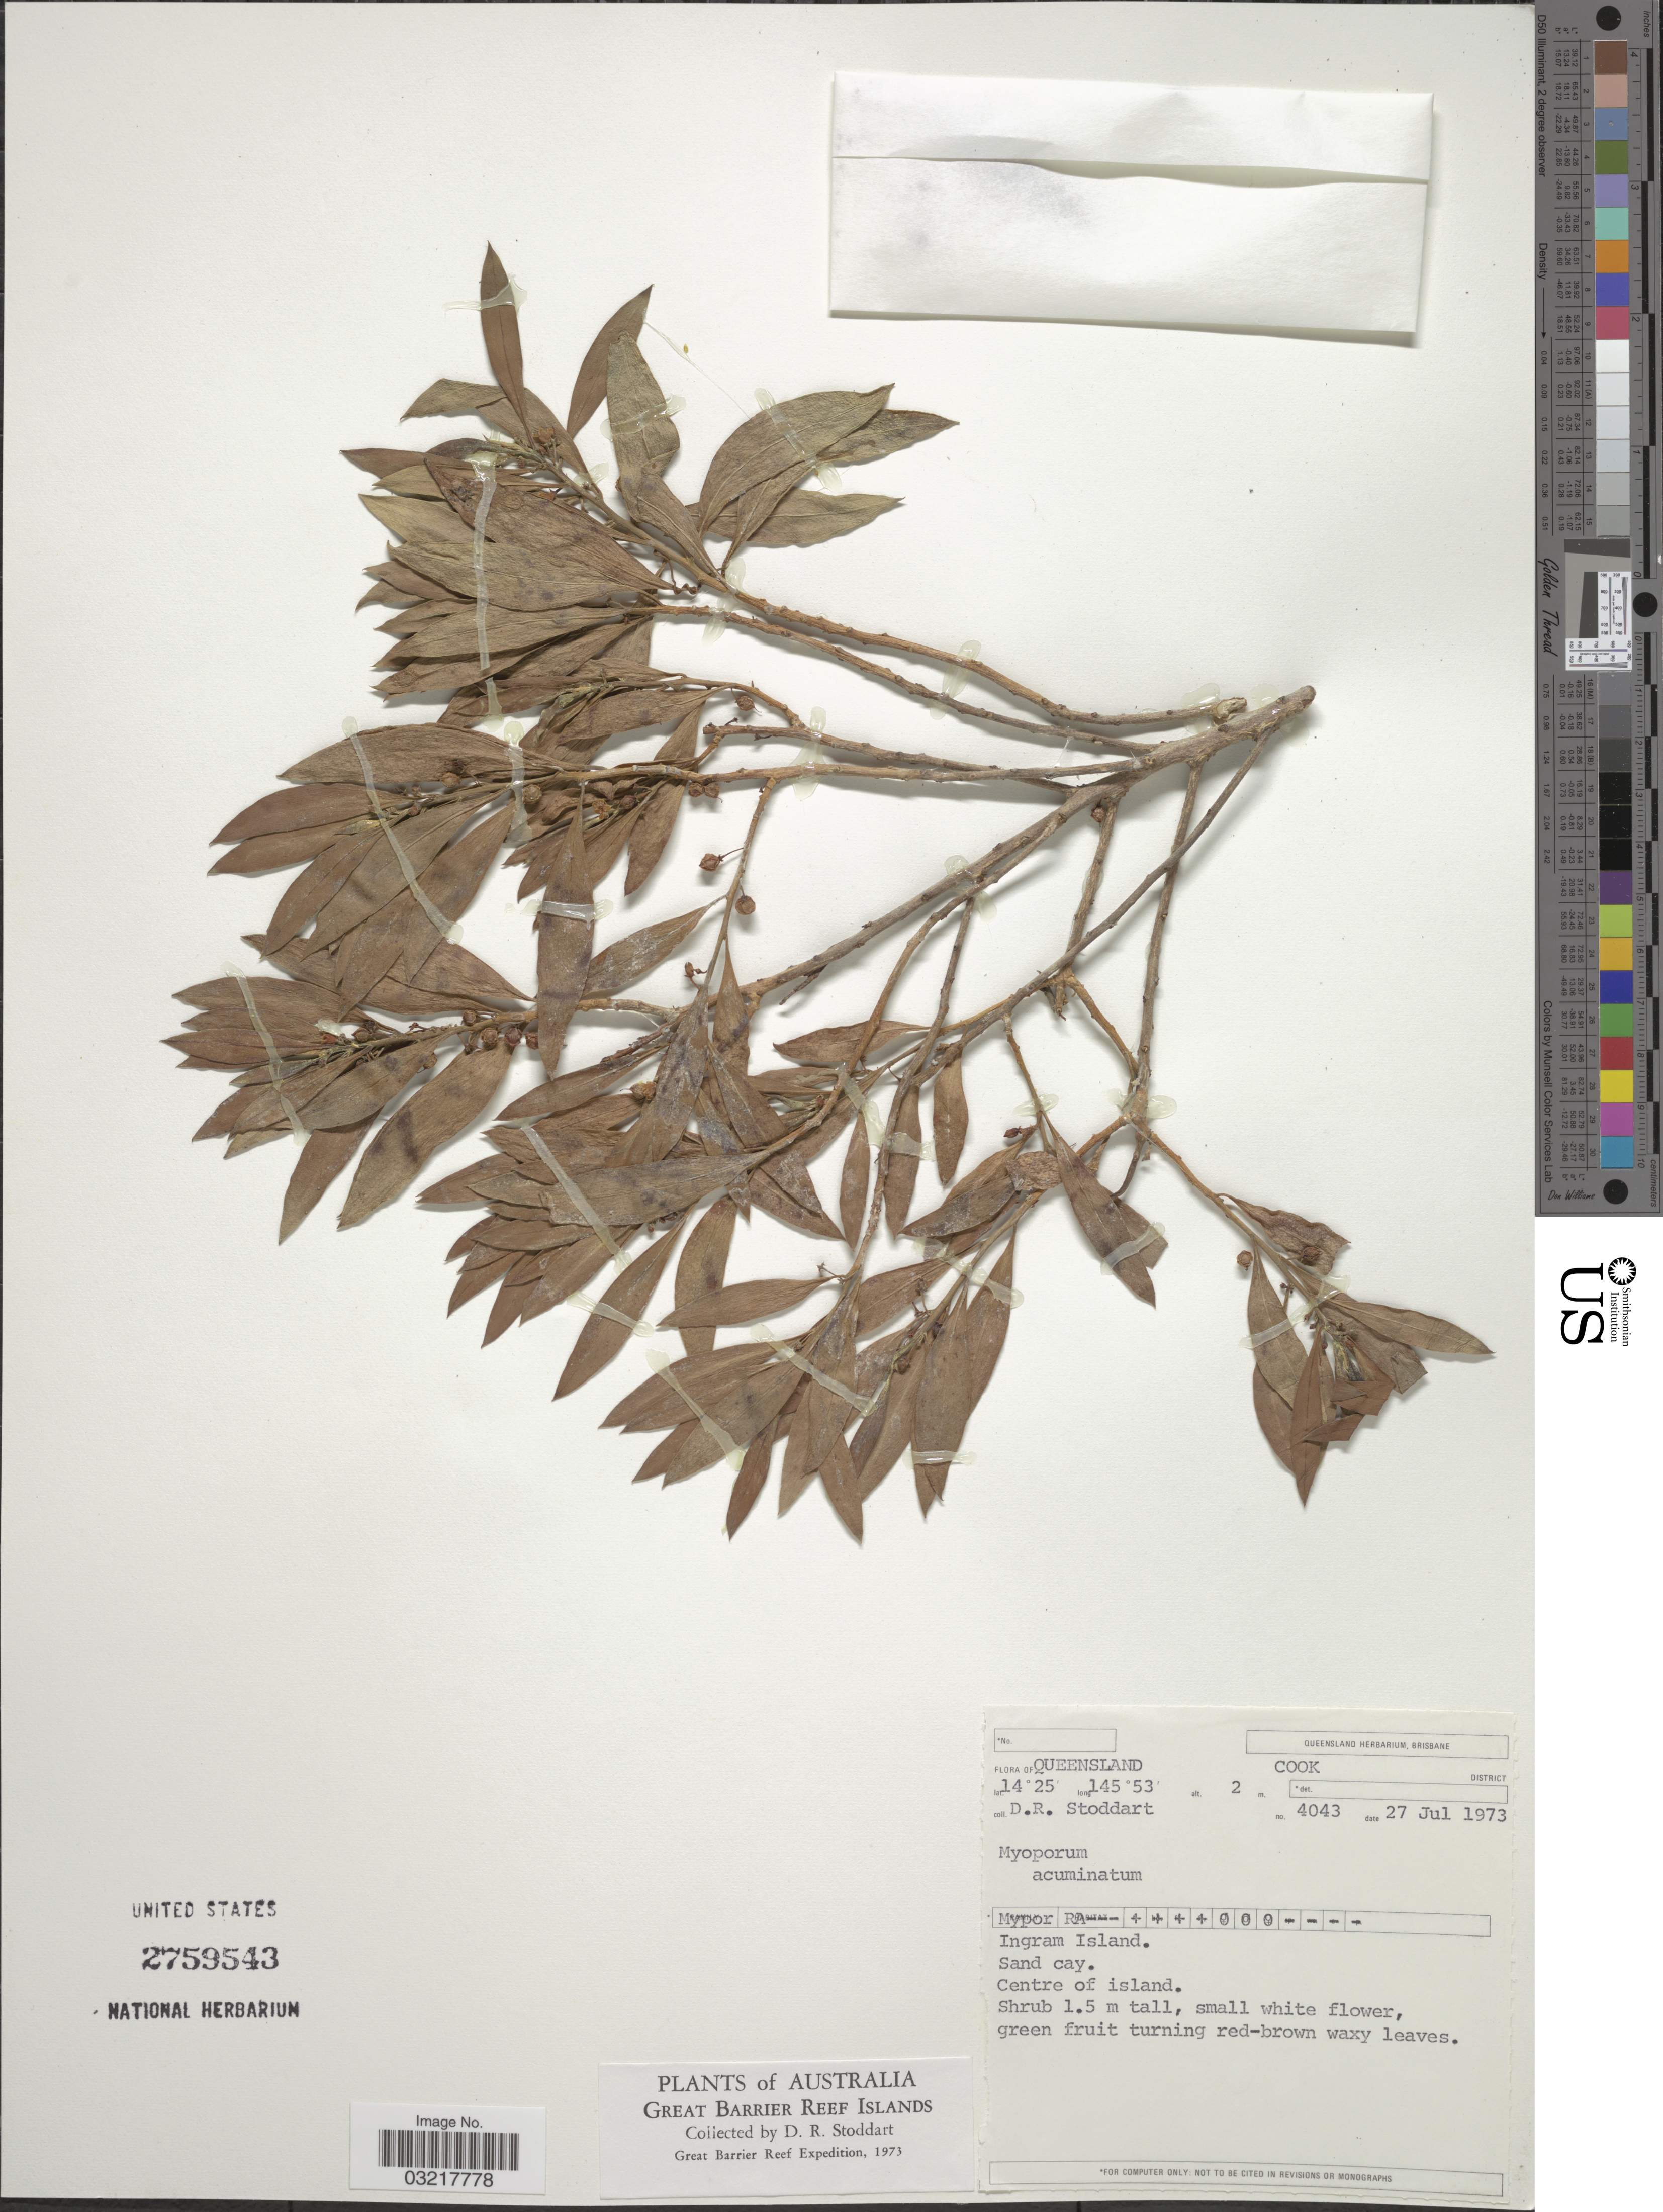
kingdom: Plantae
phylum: Tracheophyta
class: Magnoliopsida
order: Lamiales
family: Scrophulariaceae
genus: Myoporum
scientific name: Myoporum montanum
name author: R. Br.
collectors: D. R. Stoddart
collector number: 4043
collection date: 1973-07-27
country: Australia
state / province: Queensland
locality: Cook District. Ingram Island.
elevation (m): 2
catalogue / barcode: US 2759543